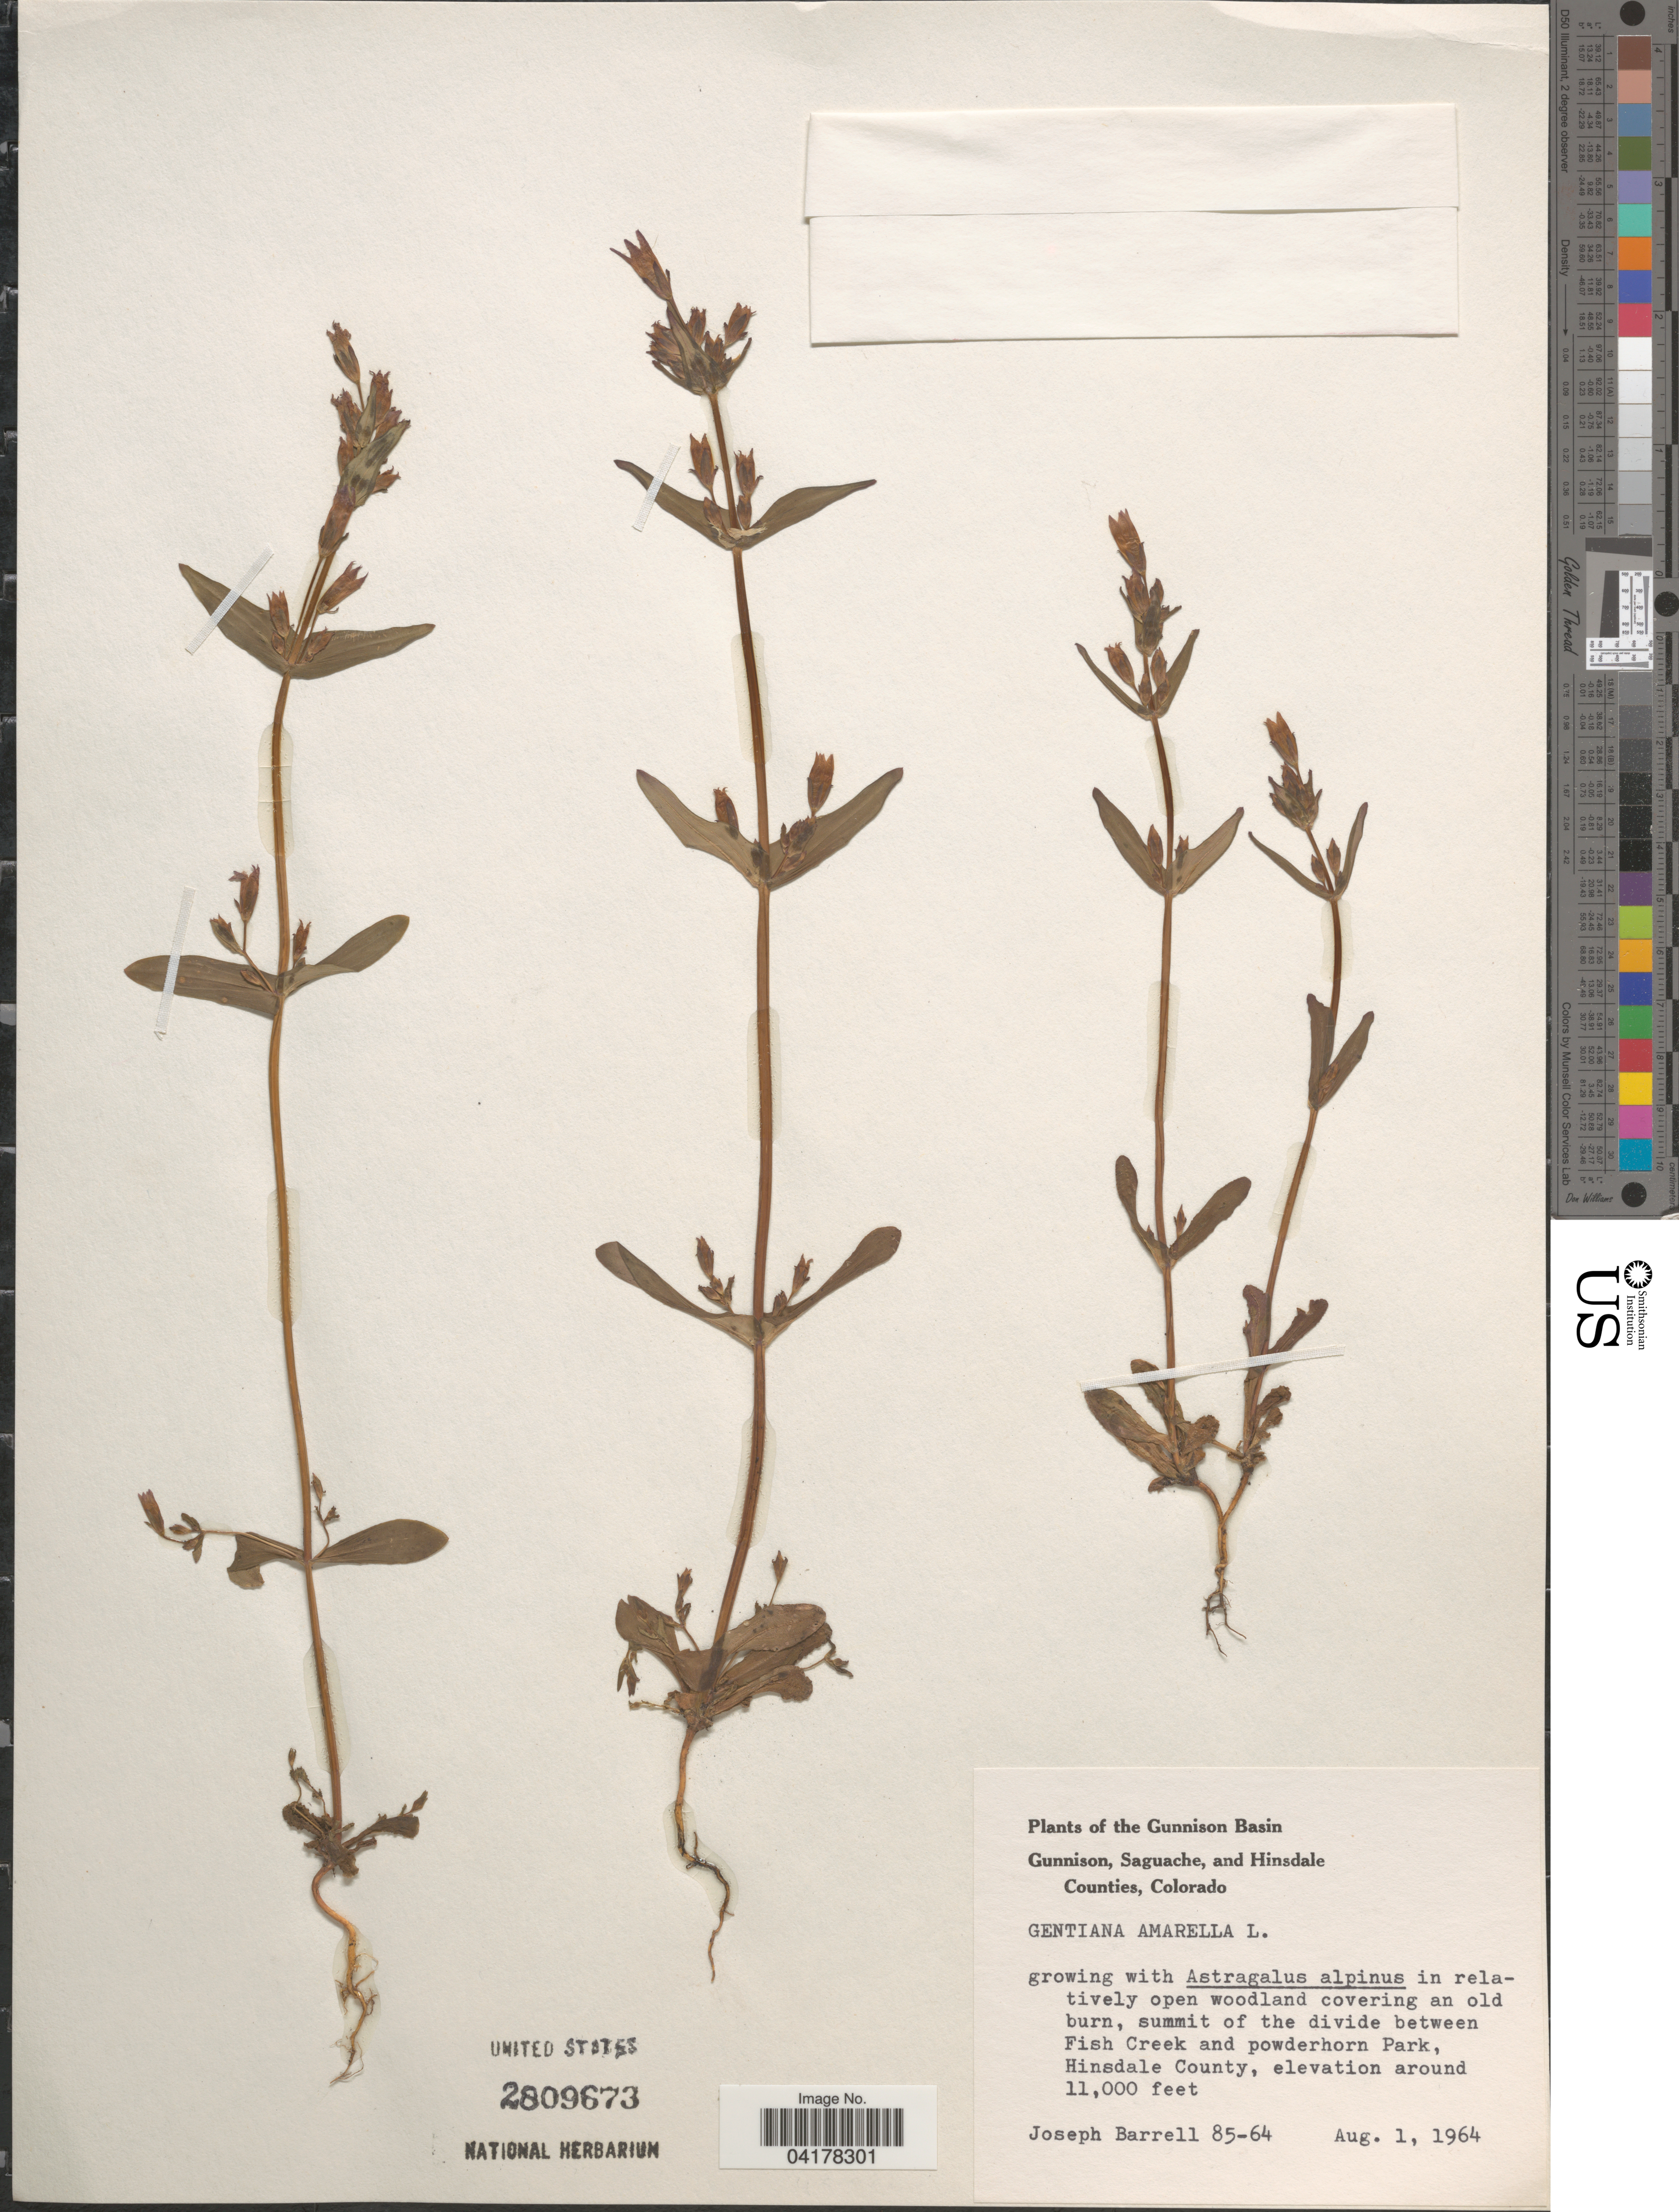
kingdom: Plantae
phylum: Tracheophyta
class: Magnoliopsida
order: Gentianales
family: Gentianaceae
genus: Gentiana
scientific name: Gentiana amarella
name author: L.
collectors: J. Barrell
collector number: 85-64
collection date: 1964-08-01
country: United States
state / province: Colorado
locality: The Gunnison Basin. Summit of the divide between Fish Creek and powderhorn Park, Hinsdale County.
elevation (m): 3353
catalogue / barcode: US 2809673